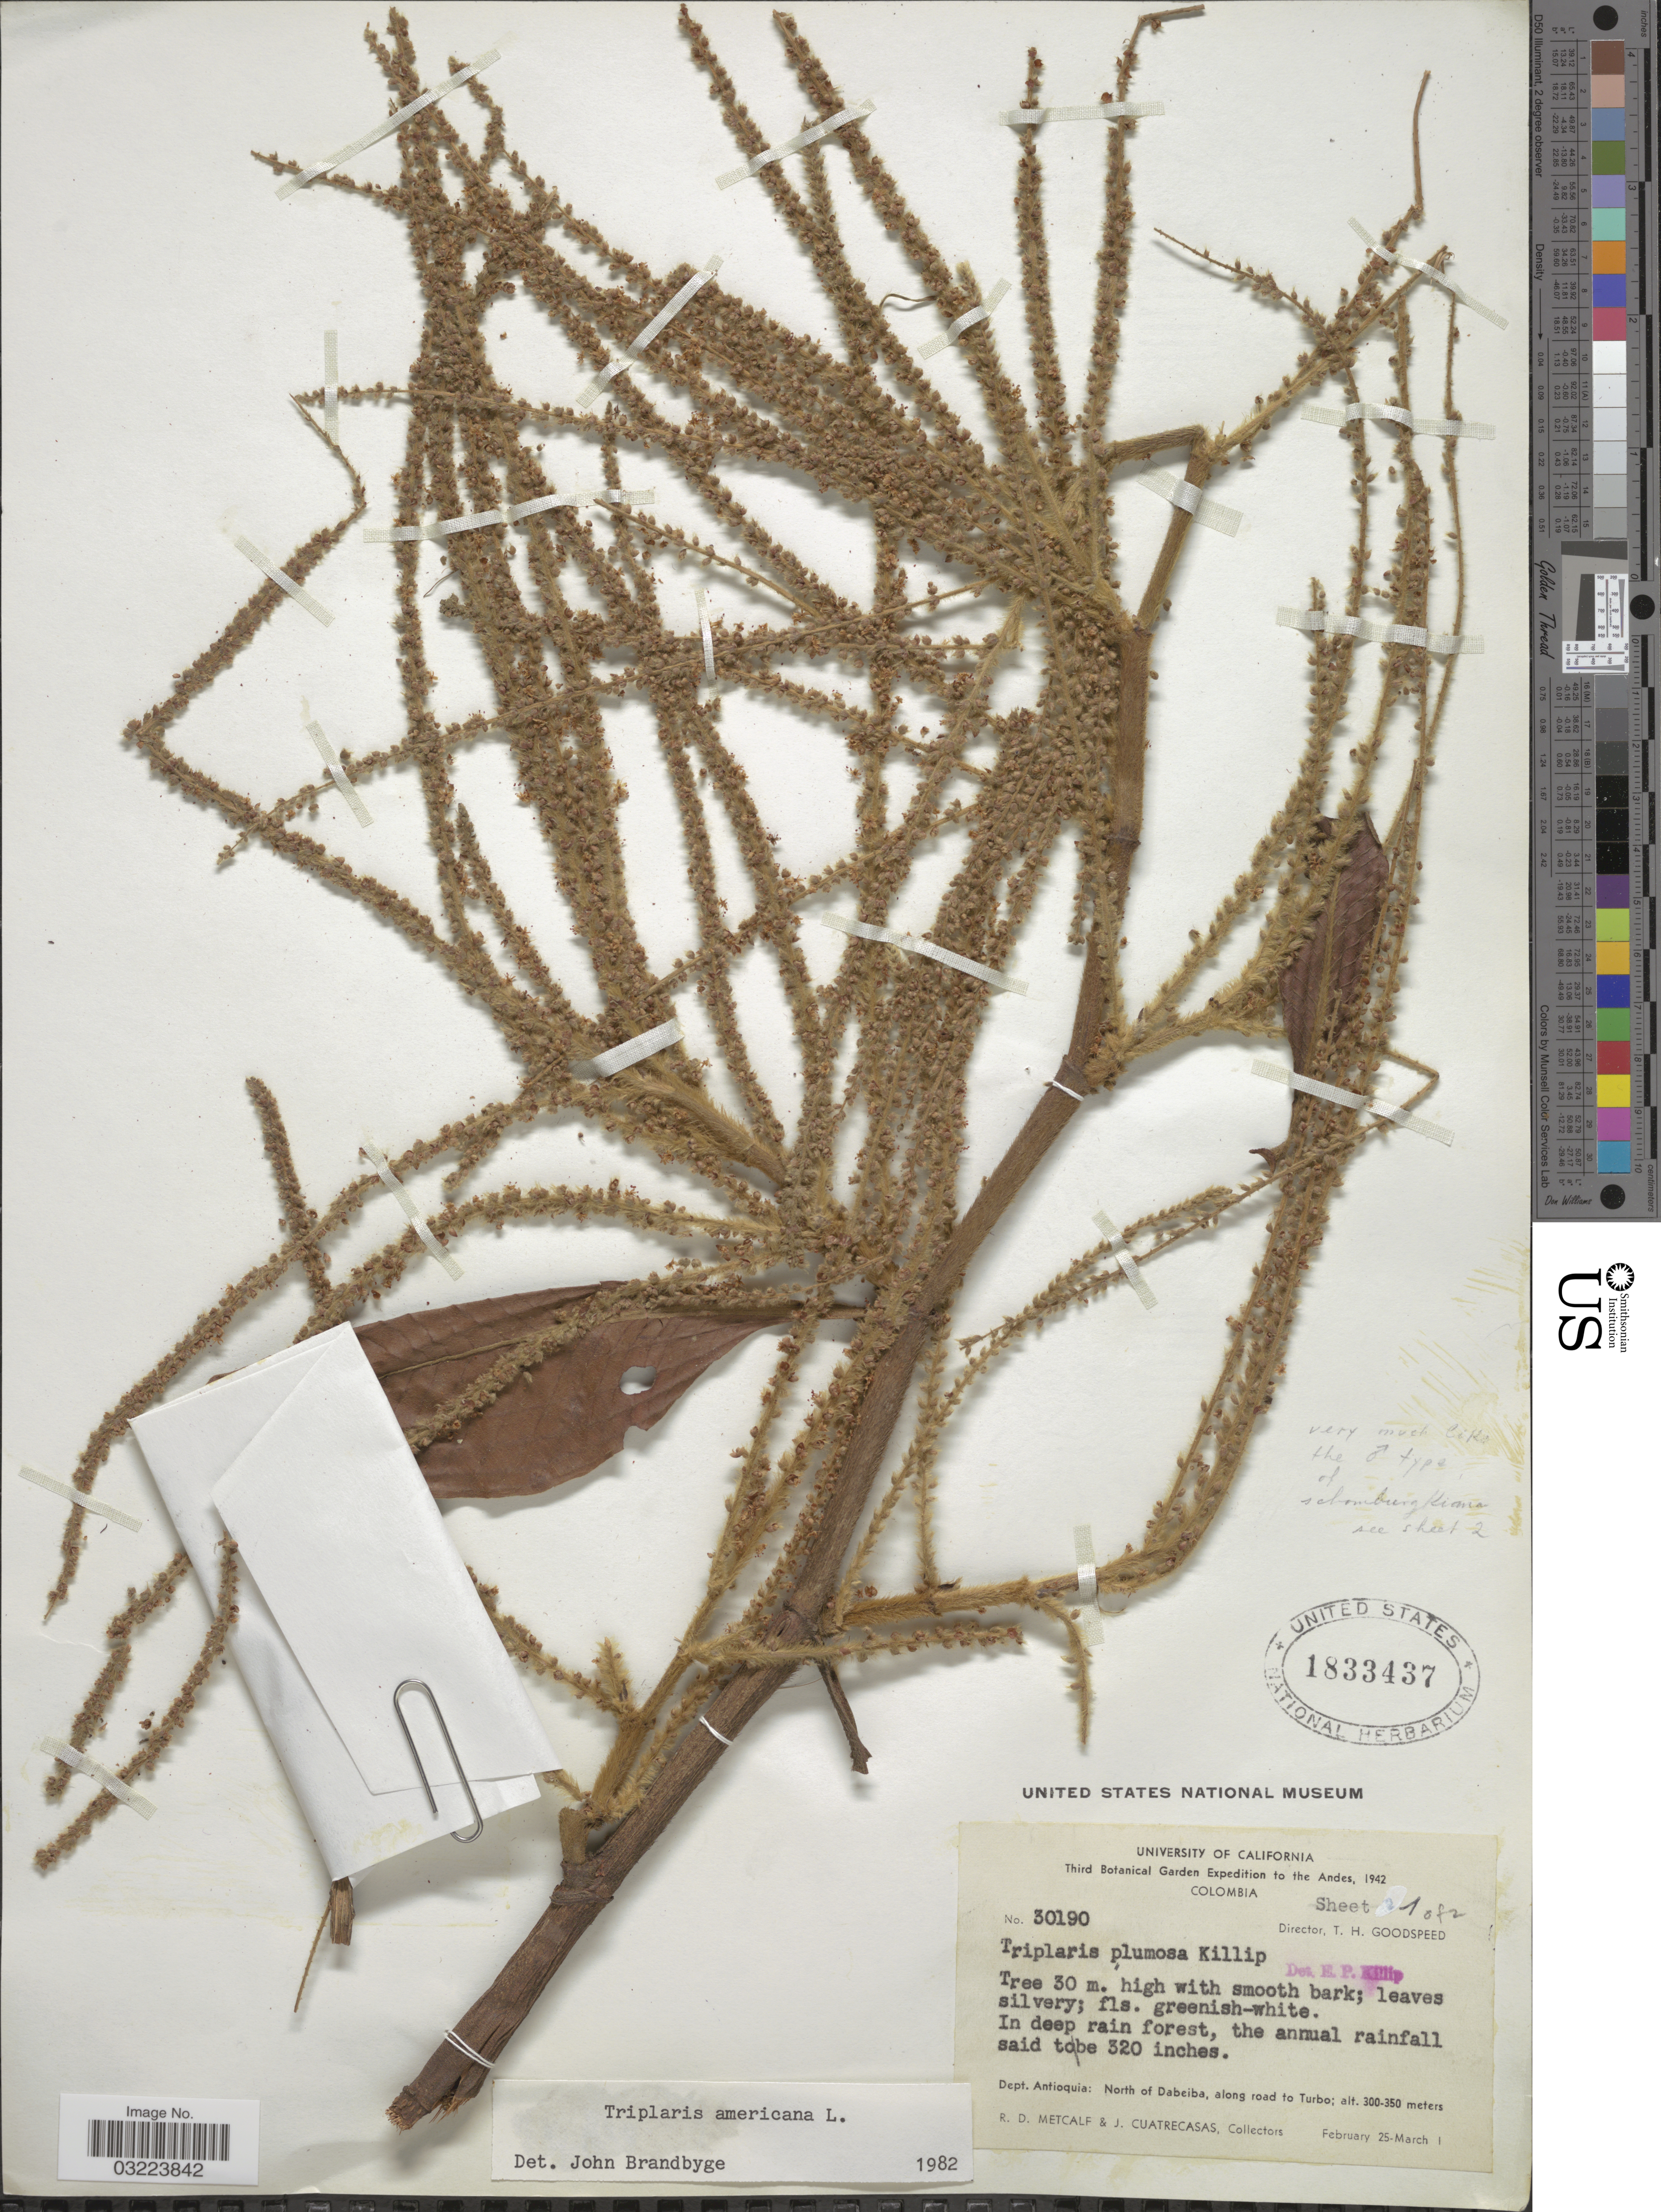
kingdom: Plantae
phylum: Tracheophyta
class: Magnoliopsida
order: Caryophyllales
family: Polygonaceae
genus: Triplaris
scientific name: Triplaris americana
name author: L.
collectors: R. D. Metcalf & J. Cuatrecasas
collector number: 30190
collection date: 1942-02-25/1942-03-01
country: Colombia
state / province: Antioquia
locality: The Andes. Dept. Antioquia: North of Dabeiba, along road to Turbo.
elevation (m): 300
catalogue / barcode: US 1833437